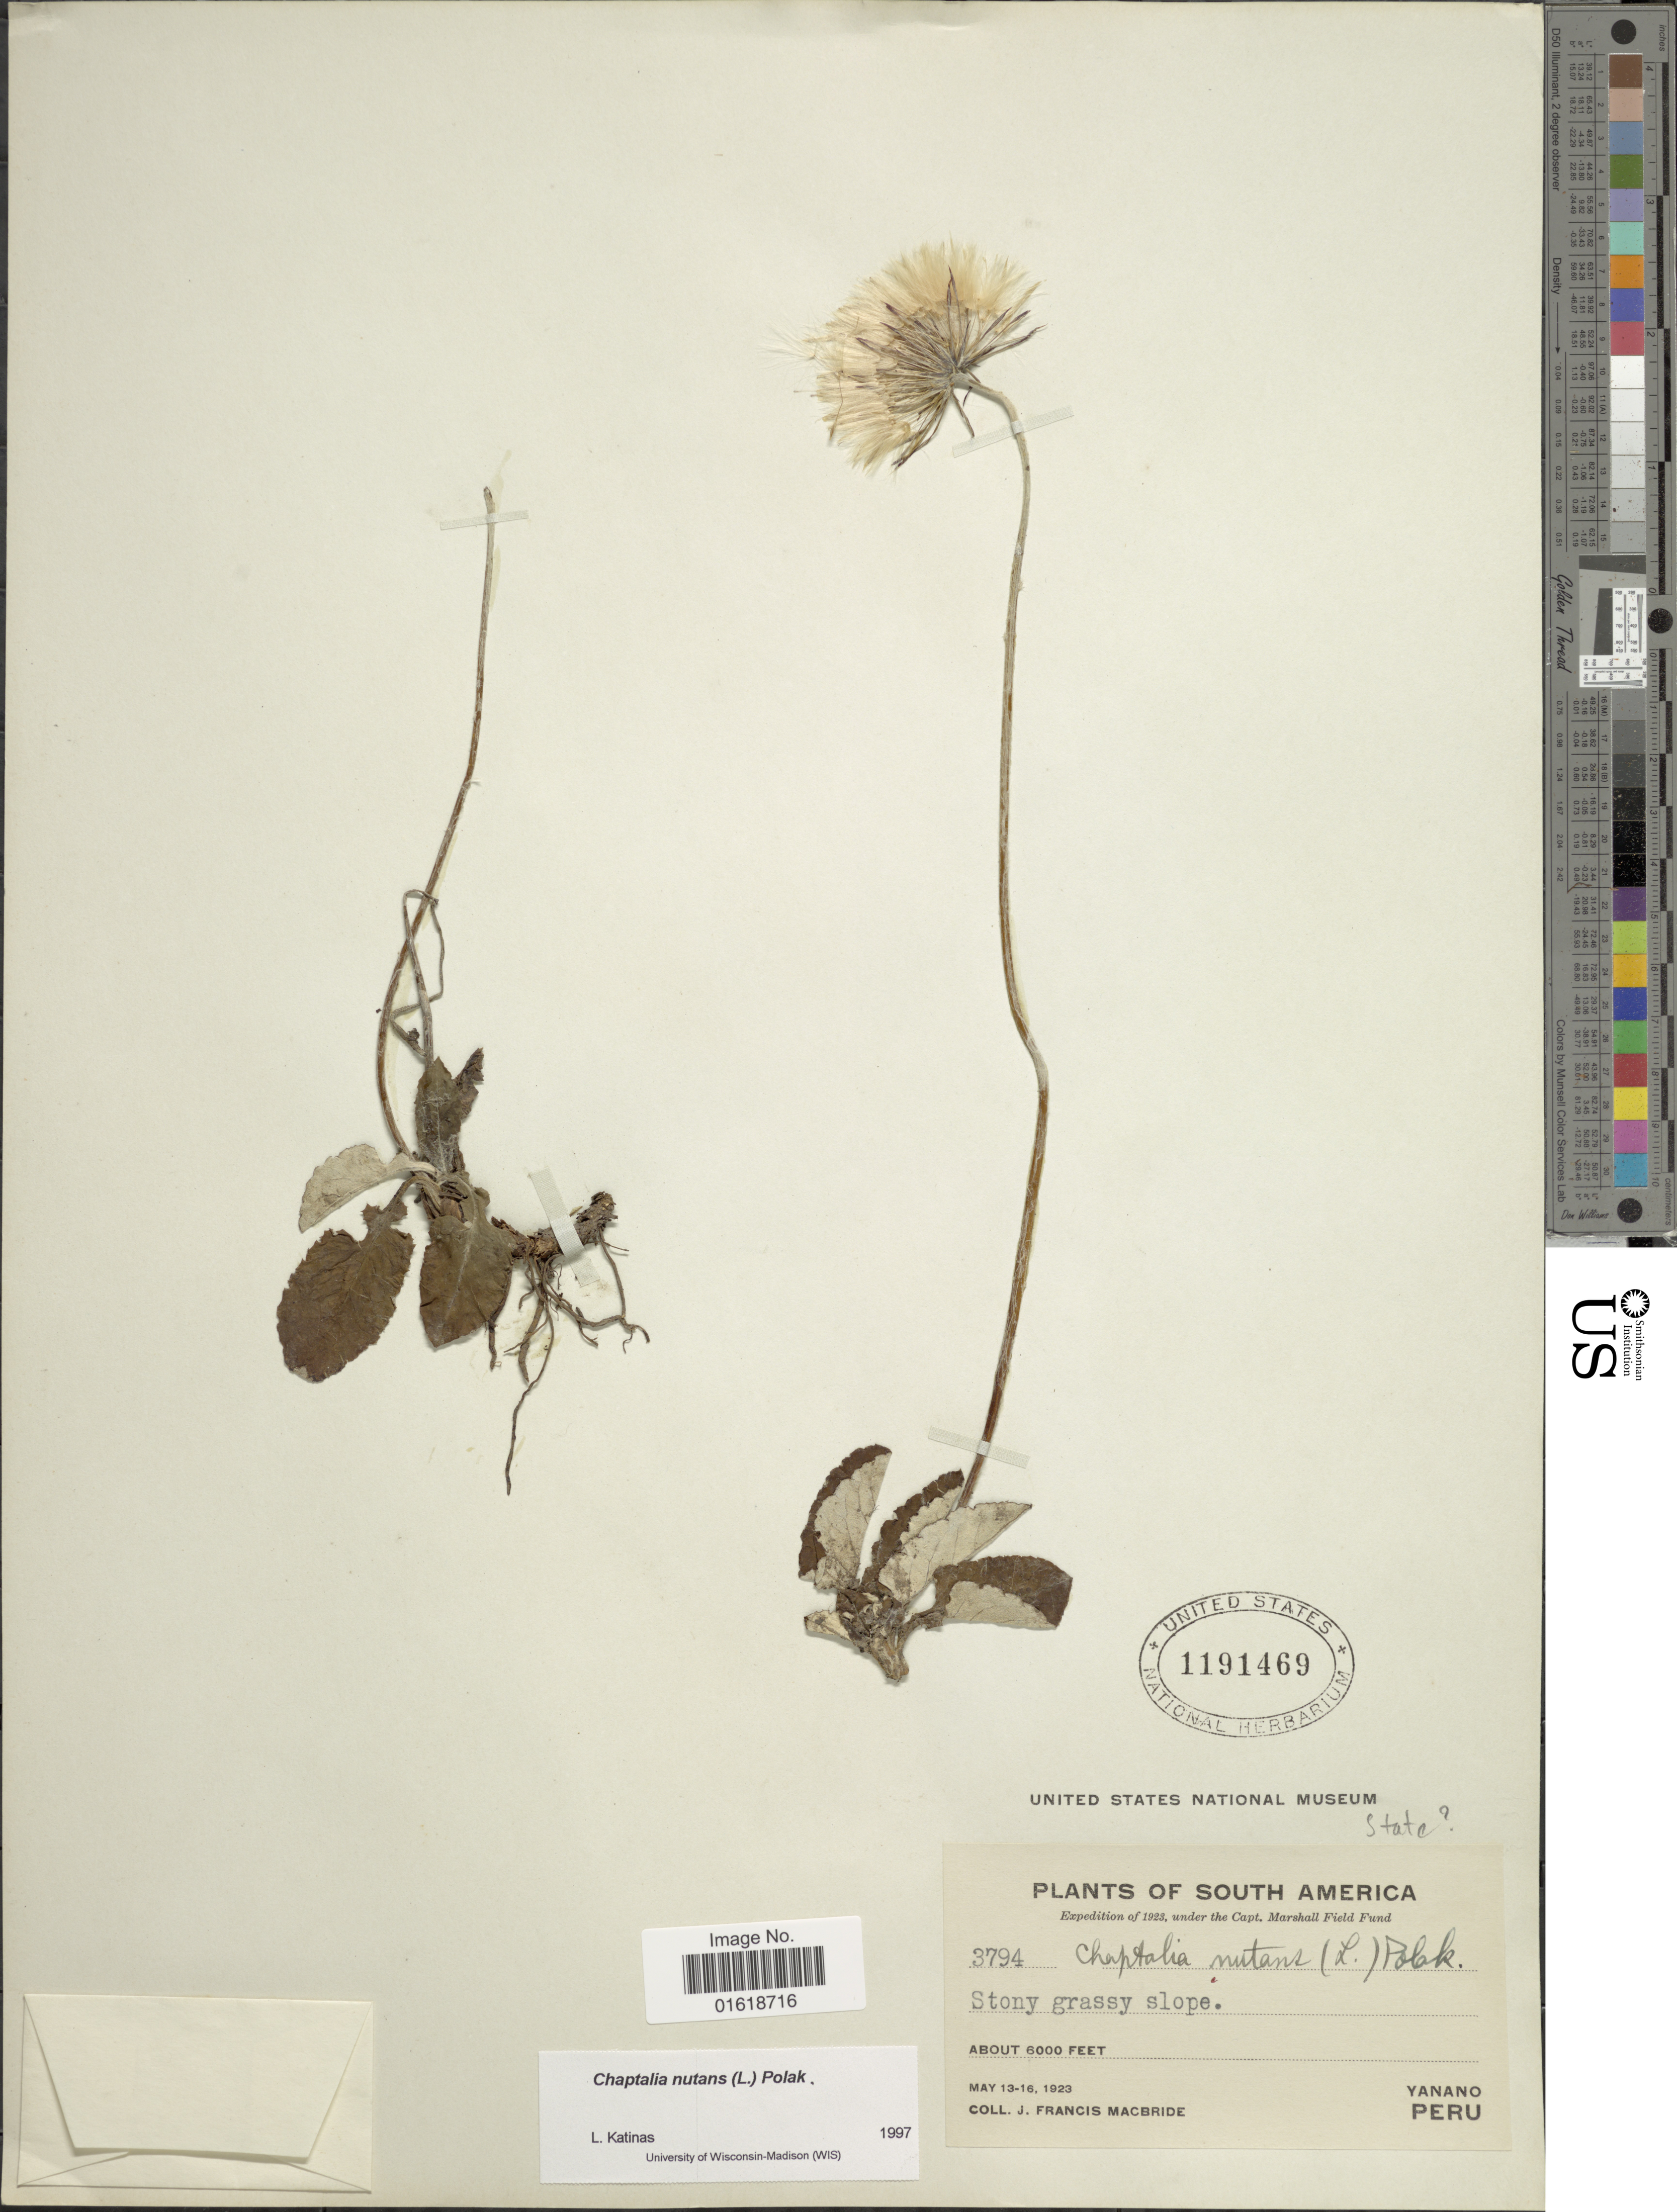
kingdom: Plantae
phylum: Tracheophyta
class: Magnoliopsida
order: Asterales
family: Asteraceae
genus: Chaptalia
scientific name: Chaptalia nutans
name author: (L.) Pol.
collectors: J. F. Macbride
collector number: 3794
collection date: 1923-05-13/1923-05-16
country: Peru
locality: Yanano.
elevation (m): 1829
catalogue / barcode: US 1191469